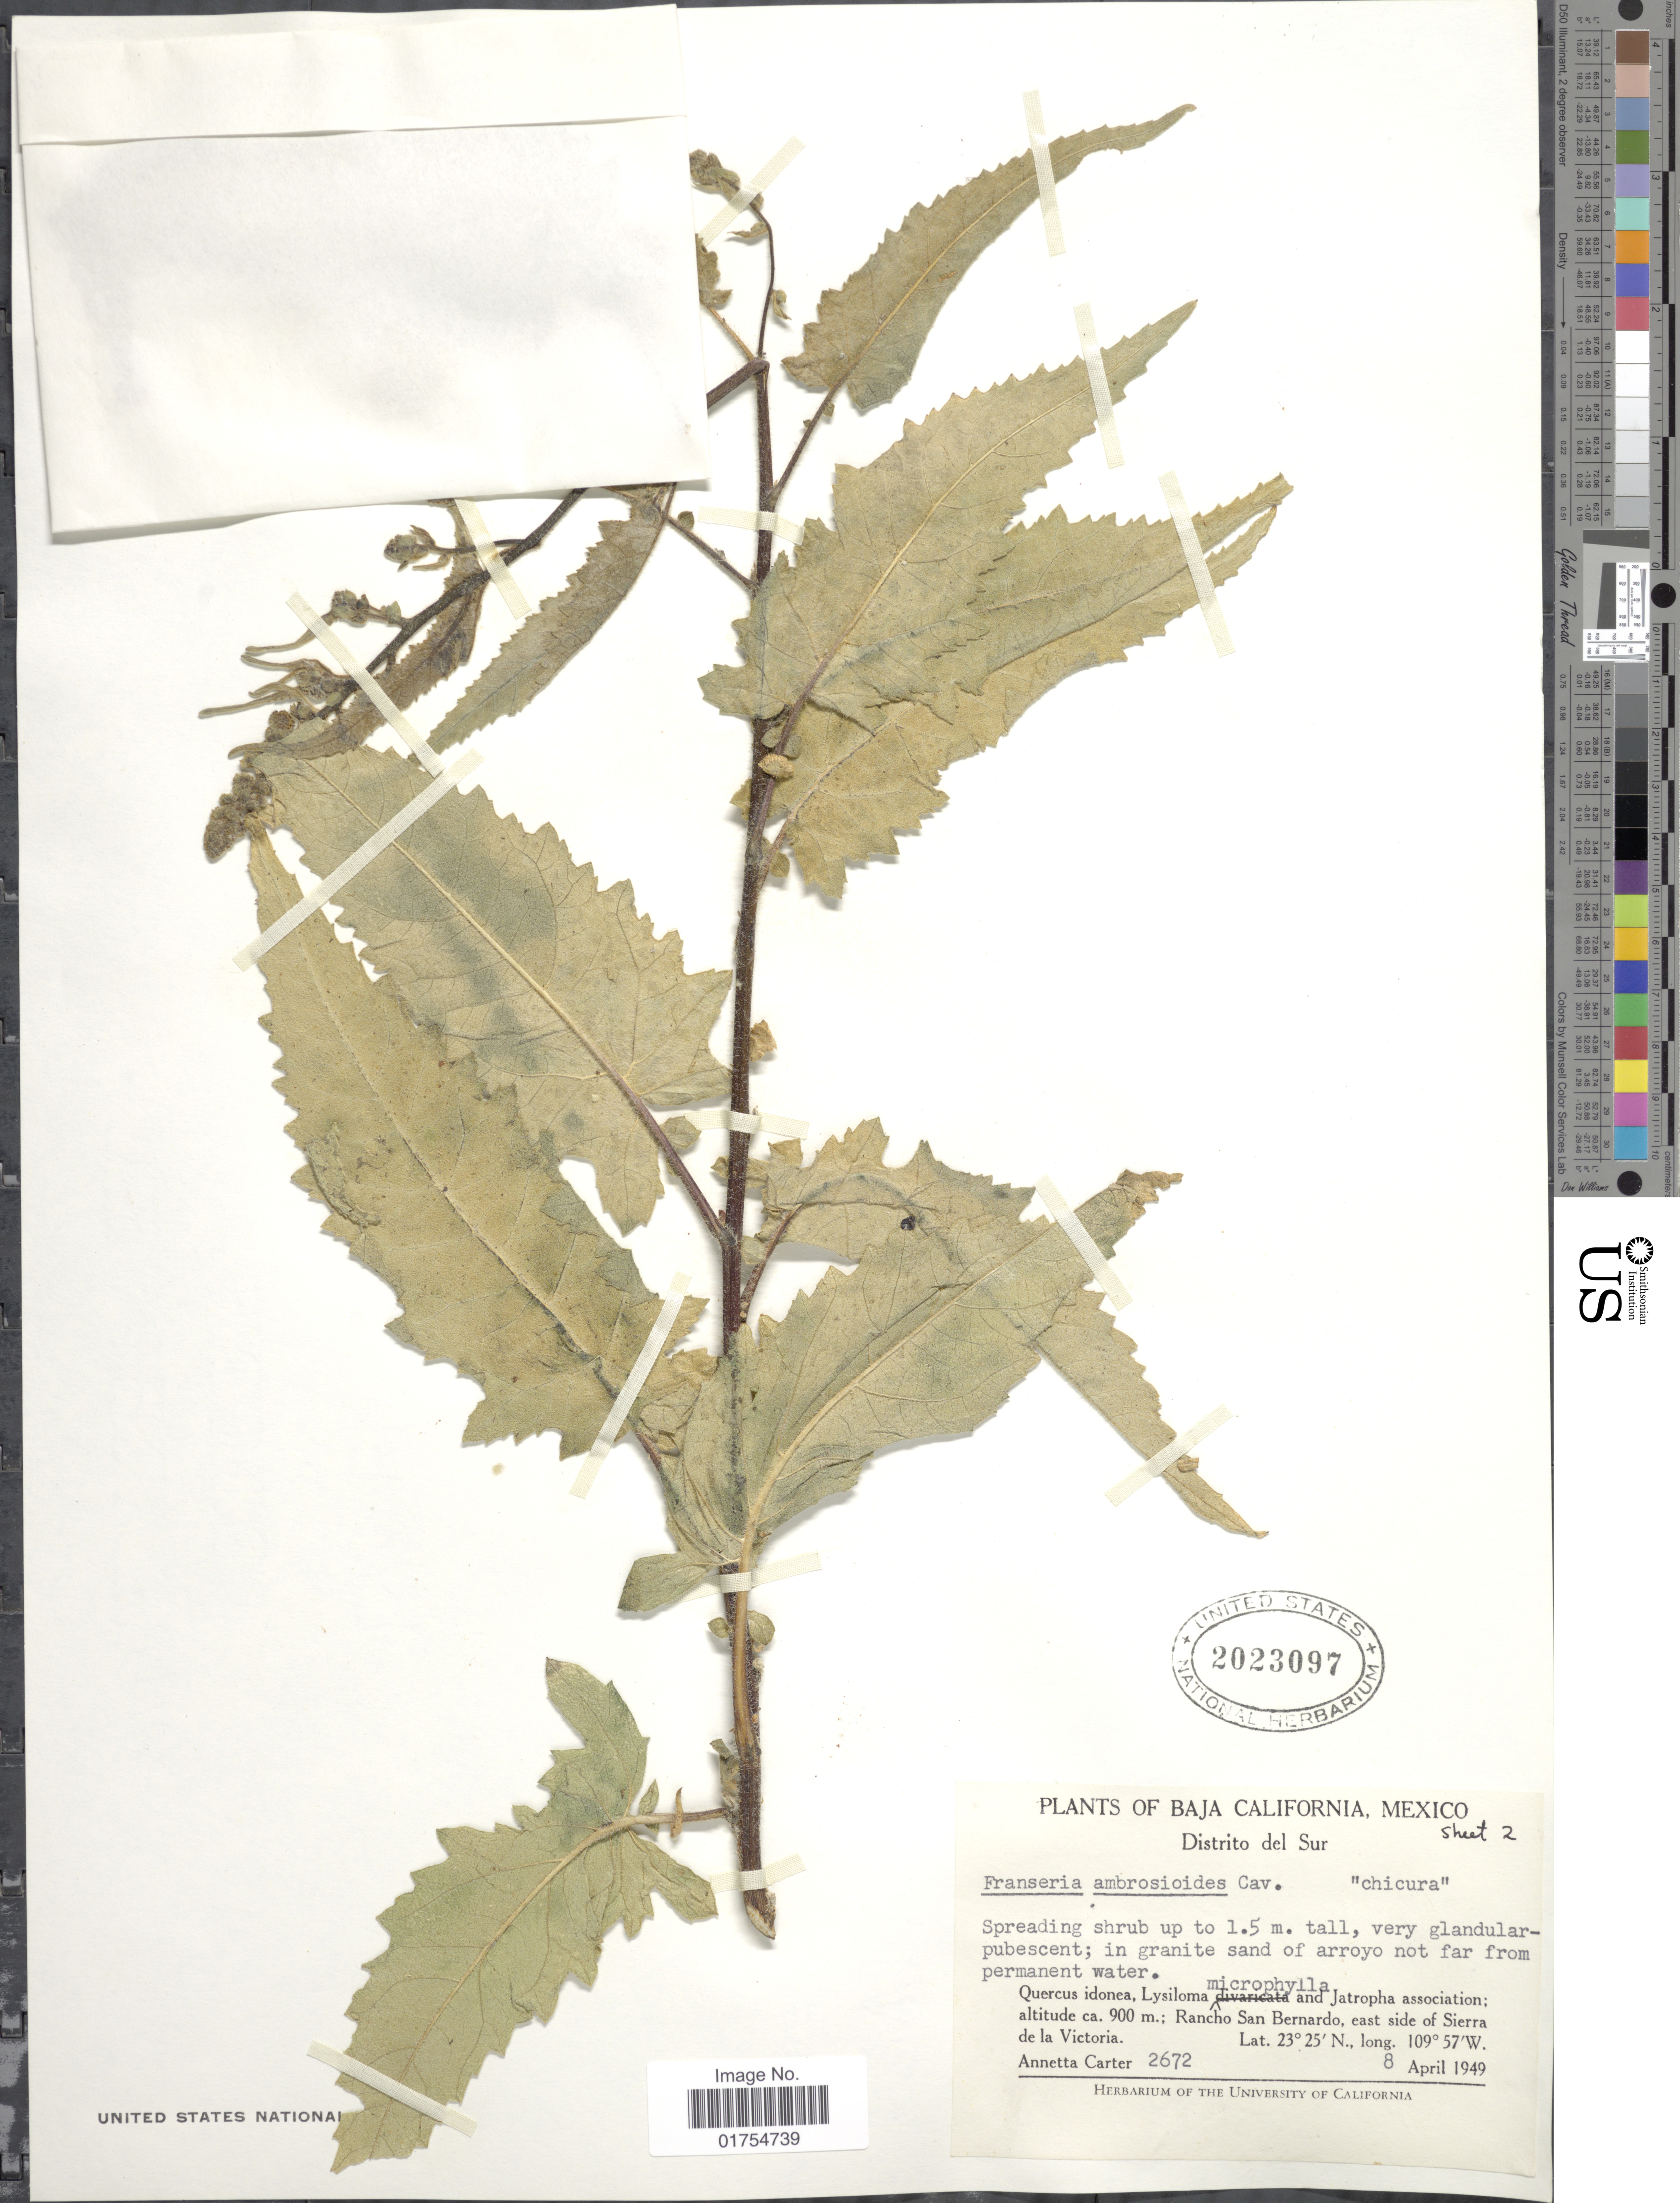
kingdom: Plantae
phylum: Tracheophyta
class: Magnoliopsida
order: Asterales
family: Asteraceae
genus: Franseria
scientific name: Franseria ambrosioides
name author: Cav.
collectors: A. M. Carter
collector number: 2672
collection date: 1949-04-08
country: Mexico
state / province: Baja California Sur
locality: Distrito del Sur. Rancho San Bernardo, east side of Sierra de la Victoria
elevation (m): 900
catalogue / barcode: US 2023097